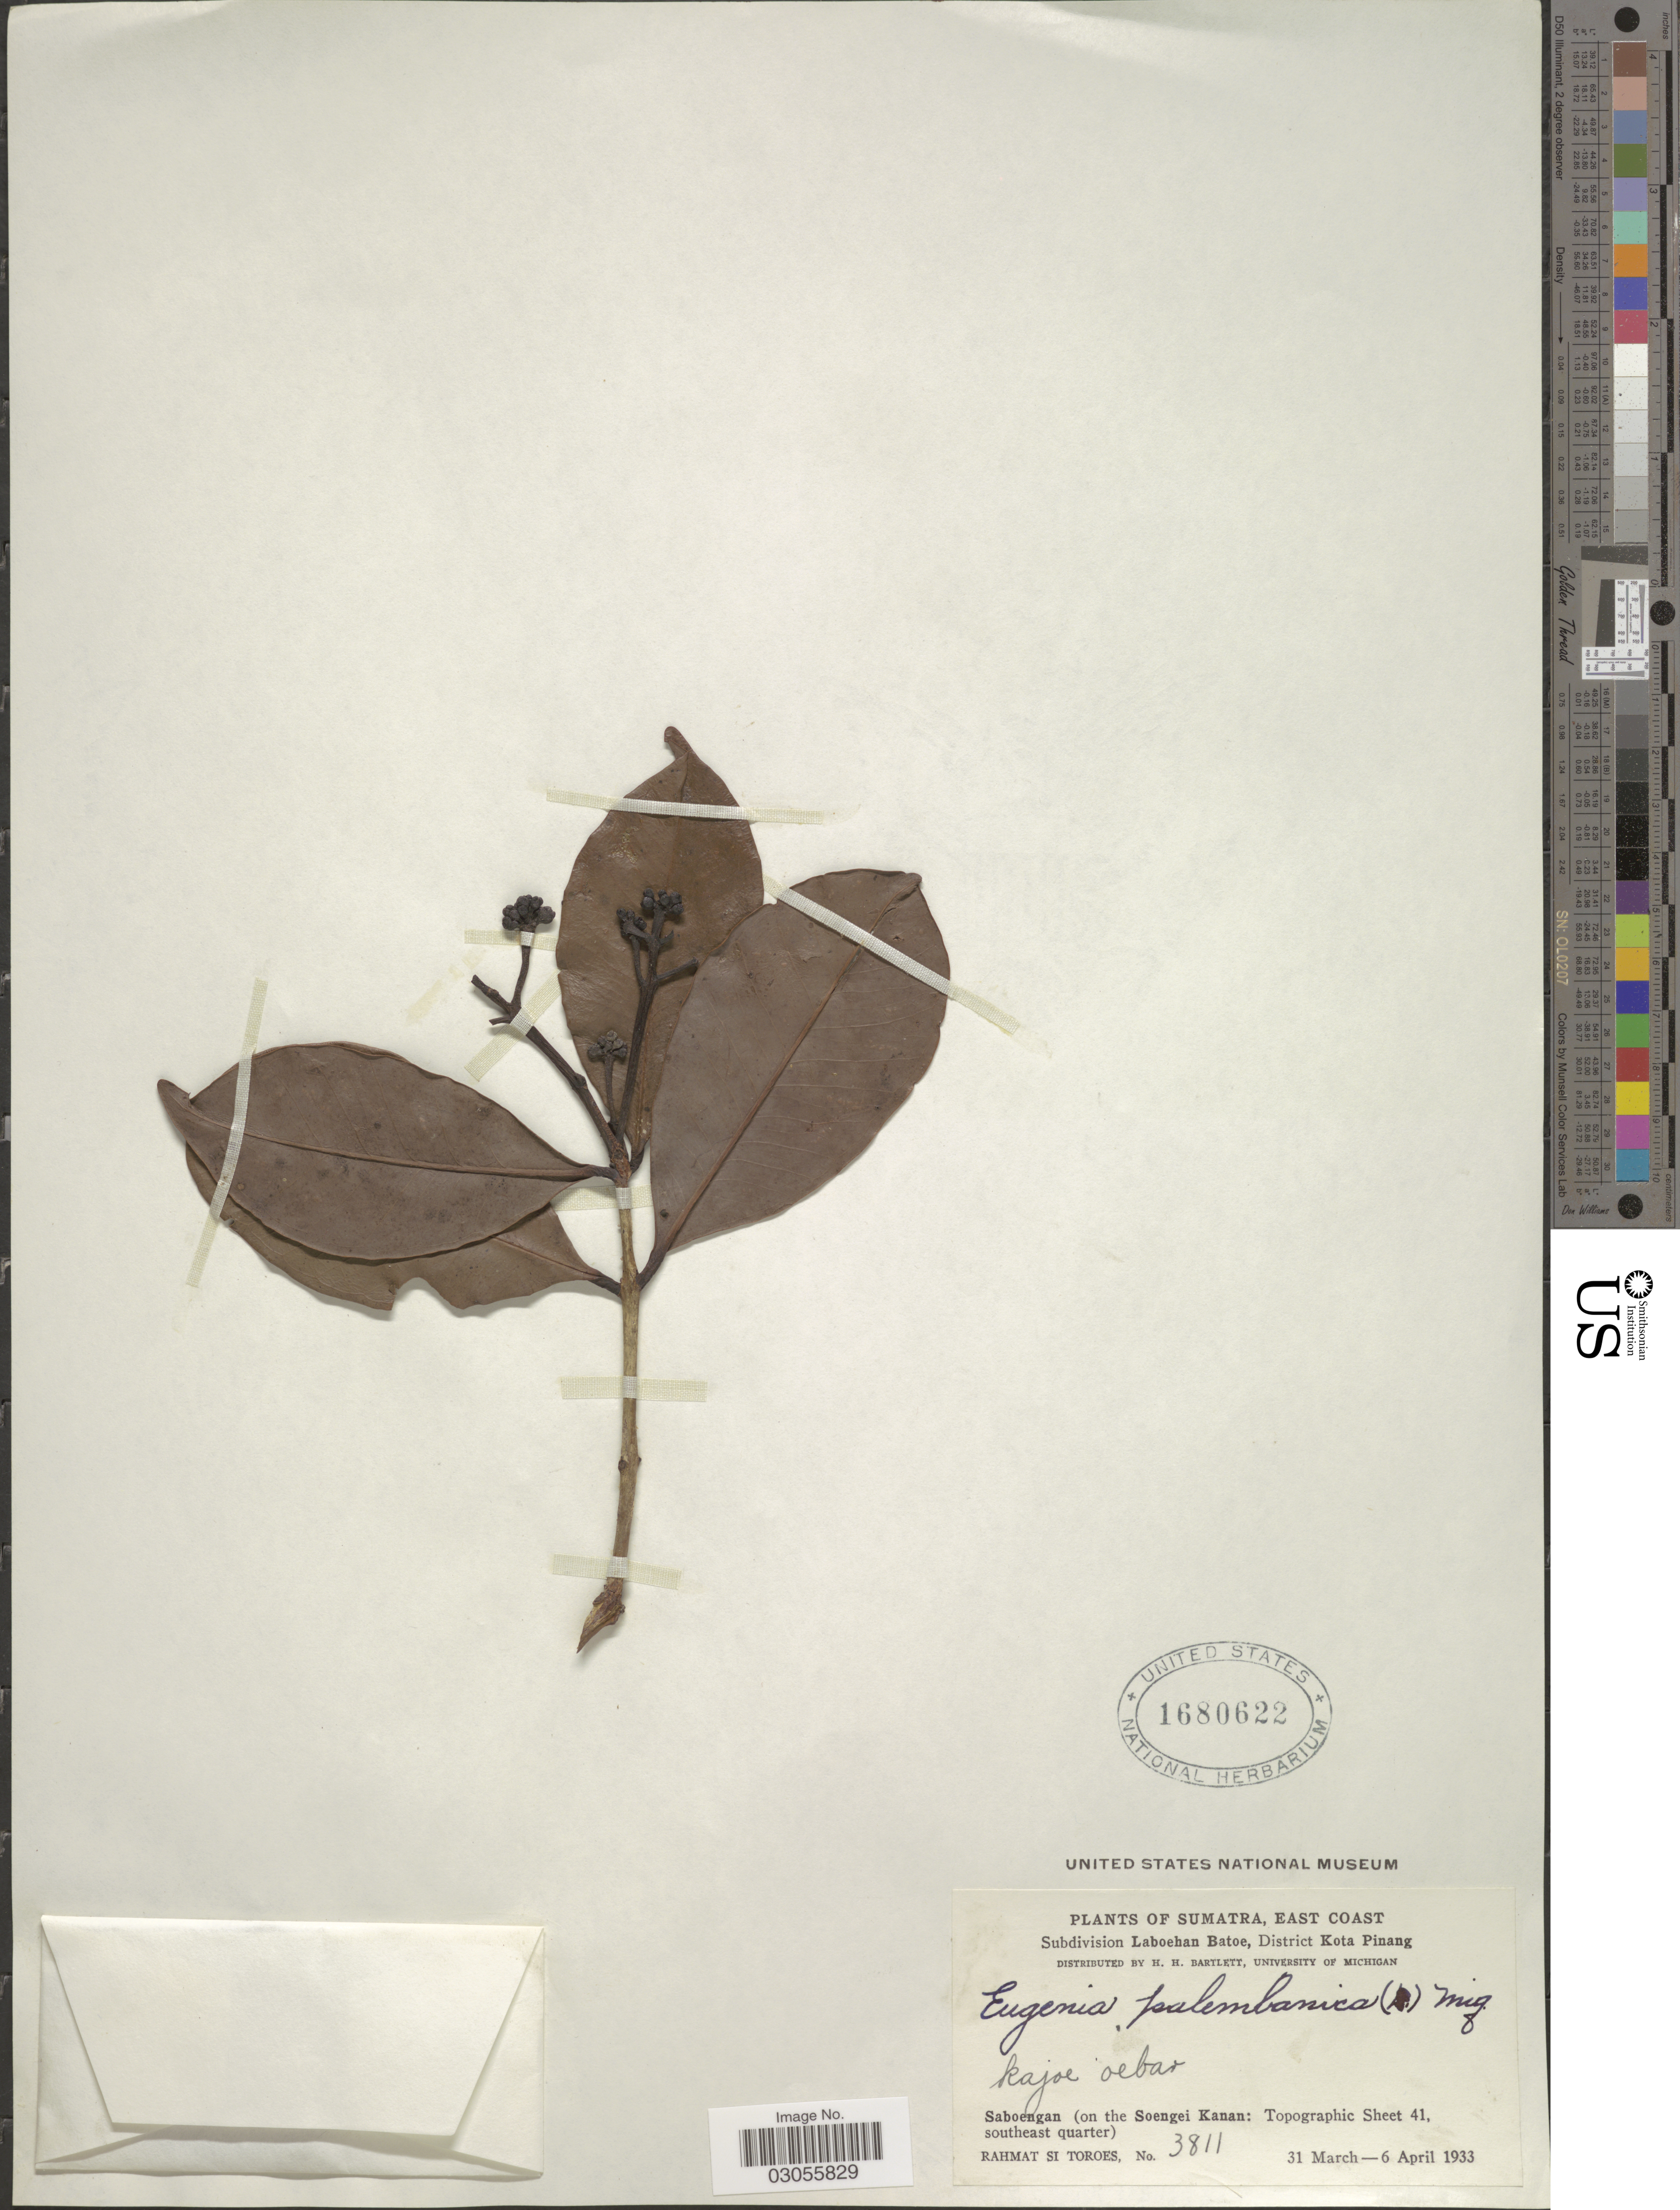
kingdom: Plantae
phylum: Tracheophyta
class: Magnoliopsida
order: Myrtales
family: Myrtaceae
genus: Syzygium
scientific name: Syzygium urceolatum subsp. palembanicum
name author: (Miq.) P.S. Ashton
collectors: Rahmat Si Boeea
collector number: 3811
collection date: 1933-03-31/1933-04-06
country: Indonesia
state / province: Sumatra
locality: East Coast. Subdivision Laboehan Batoe, District Kota Pinang. Saboengan (on the Soengei Kanan: Topographic Sheet 41, southeast quarter).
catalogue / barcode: US 1680622